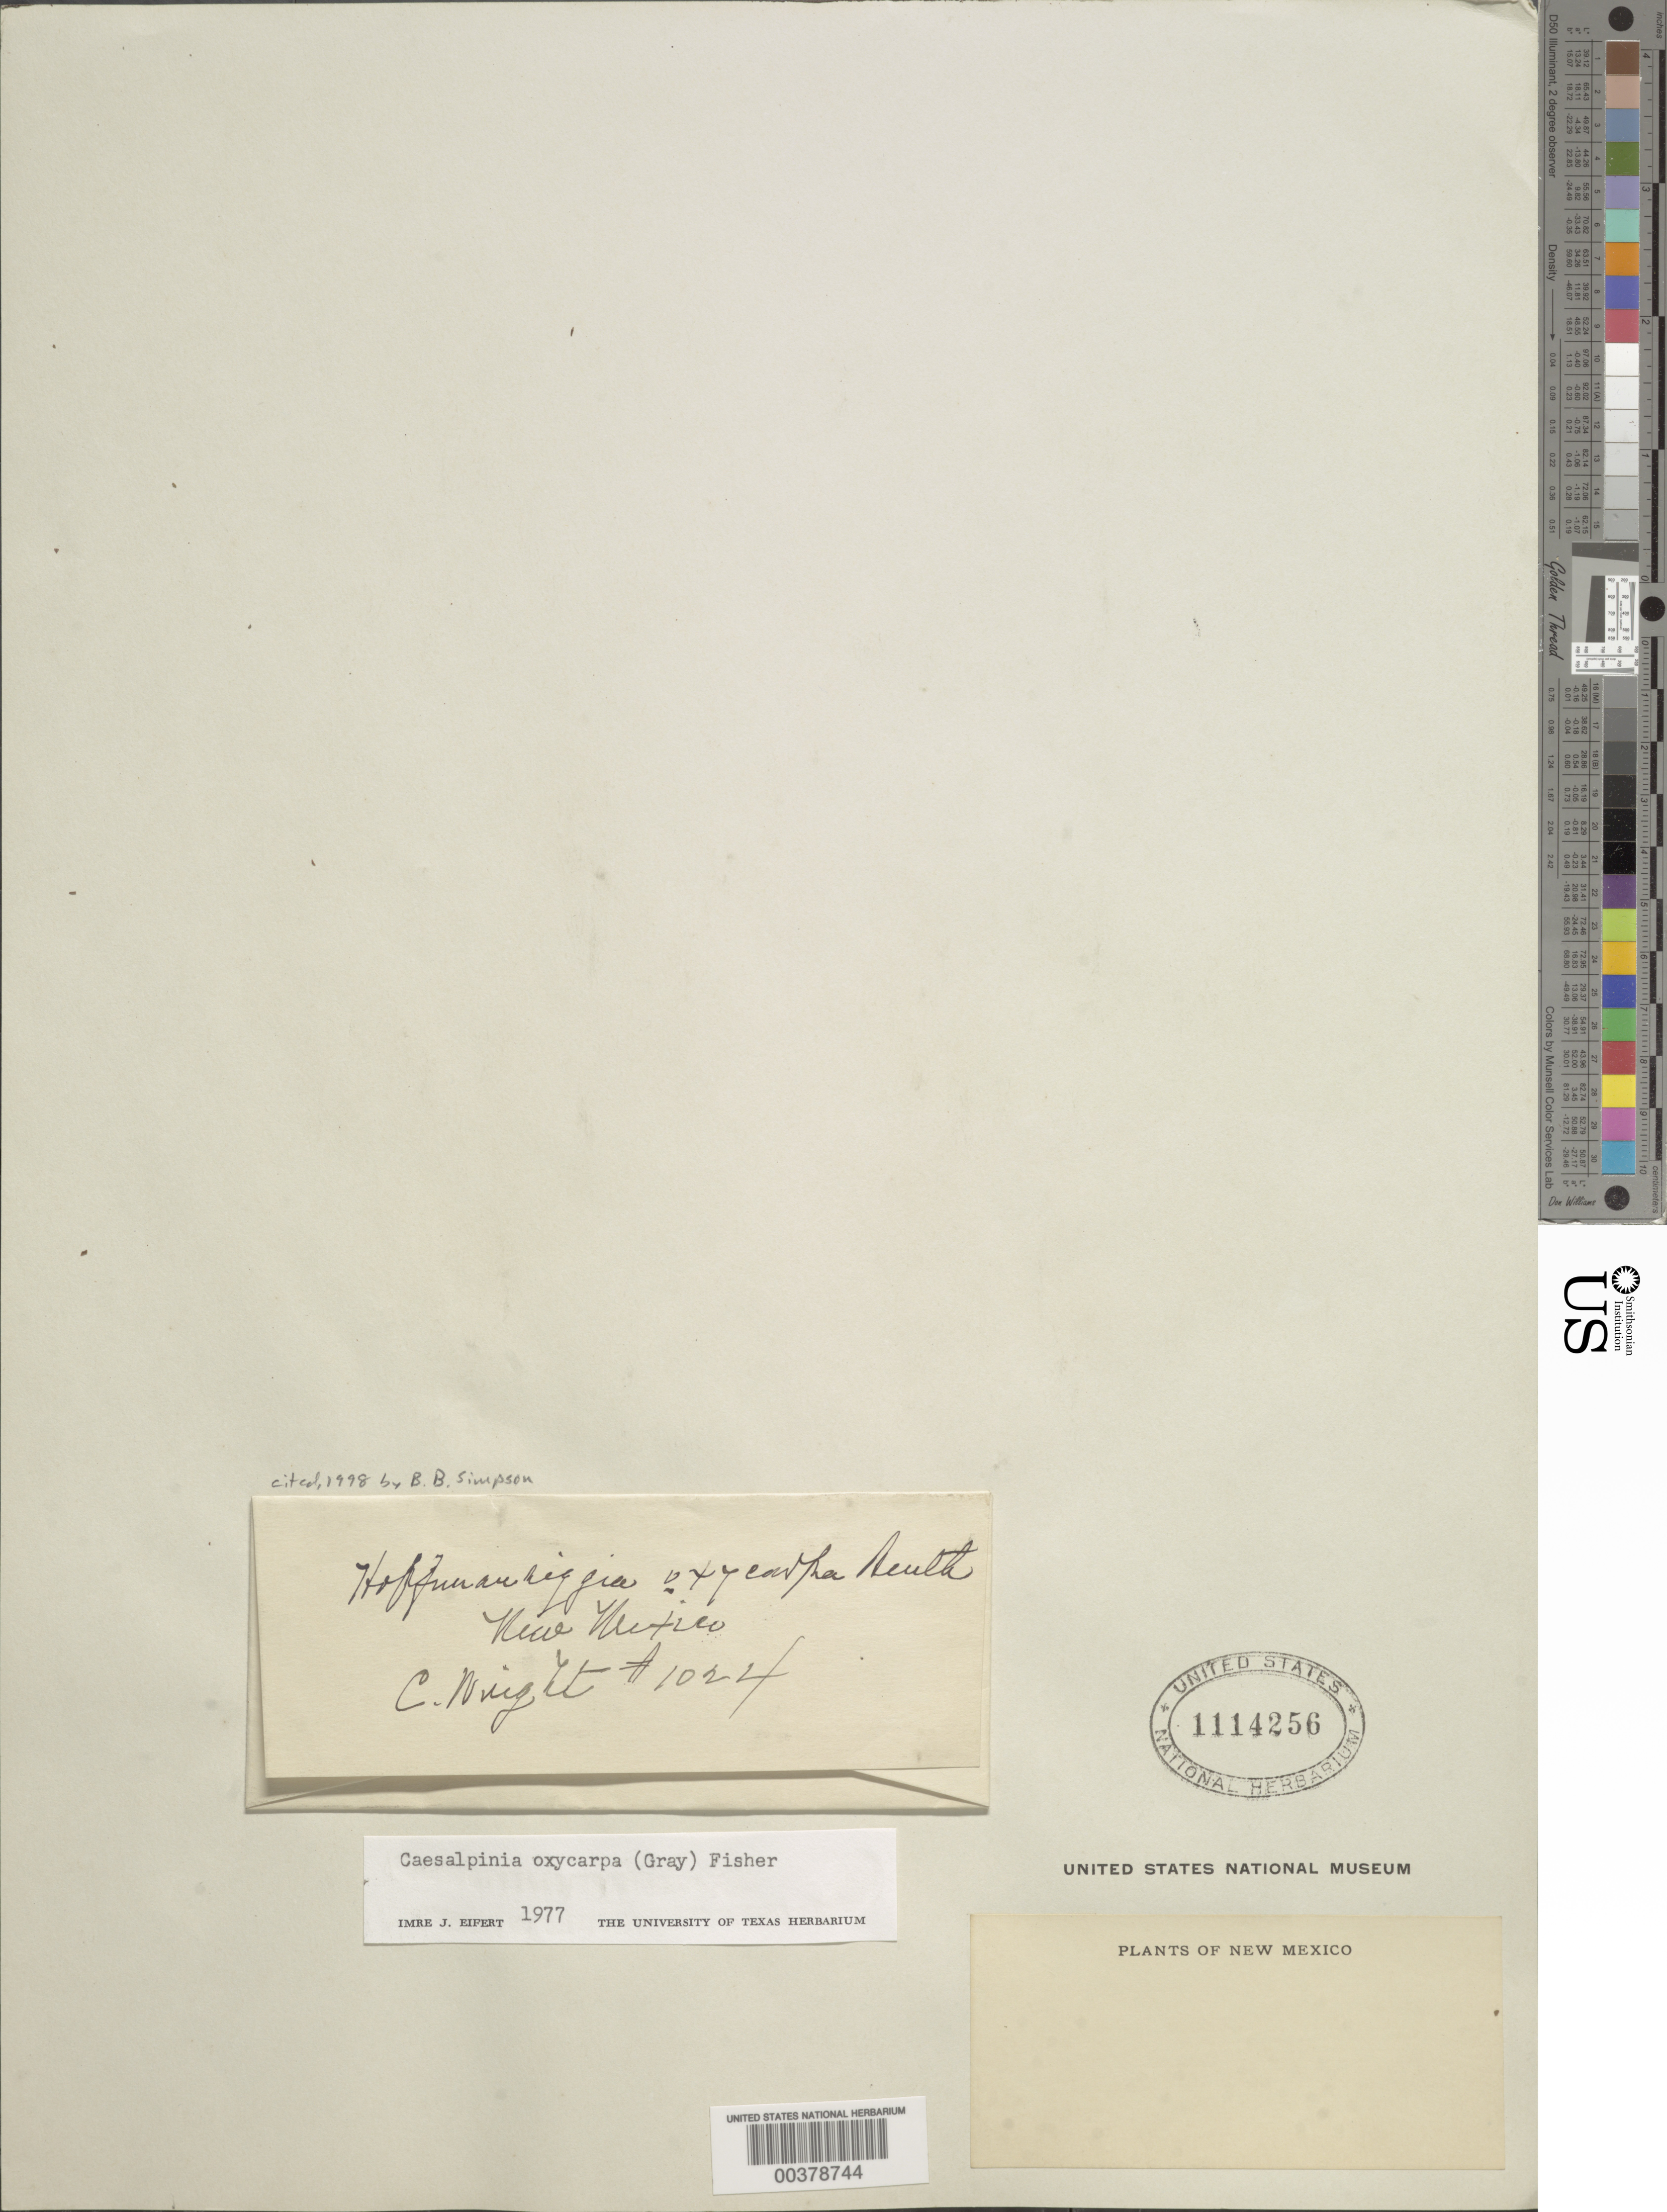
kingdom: Plantae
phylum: Tracheophyta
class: Magnoliopsida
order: Fabales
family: Fabaceae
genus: Hoffmannseggia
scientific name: Hoffmannseggia oxycarpa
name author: Benth.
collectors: C. Wright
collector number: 1024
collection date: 1851/1852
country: United States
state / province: New Mexico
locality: "N. Mex." [=northern Mexico or New Mexico? either way possibly referring to present-day Arizona or Texas]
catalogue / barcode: US 1114256